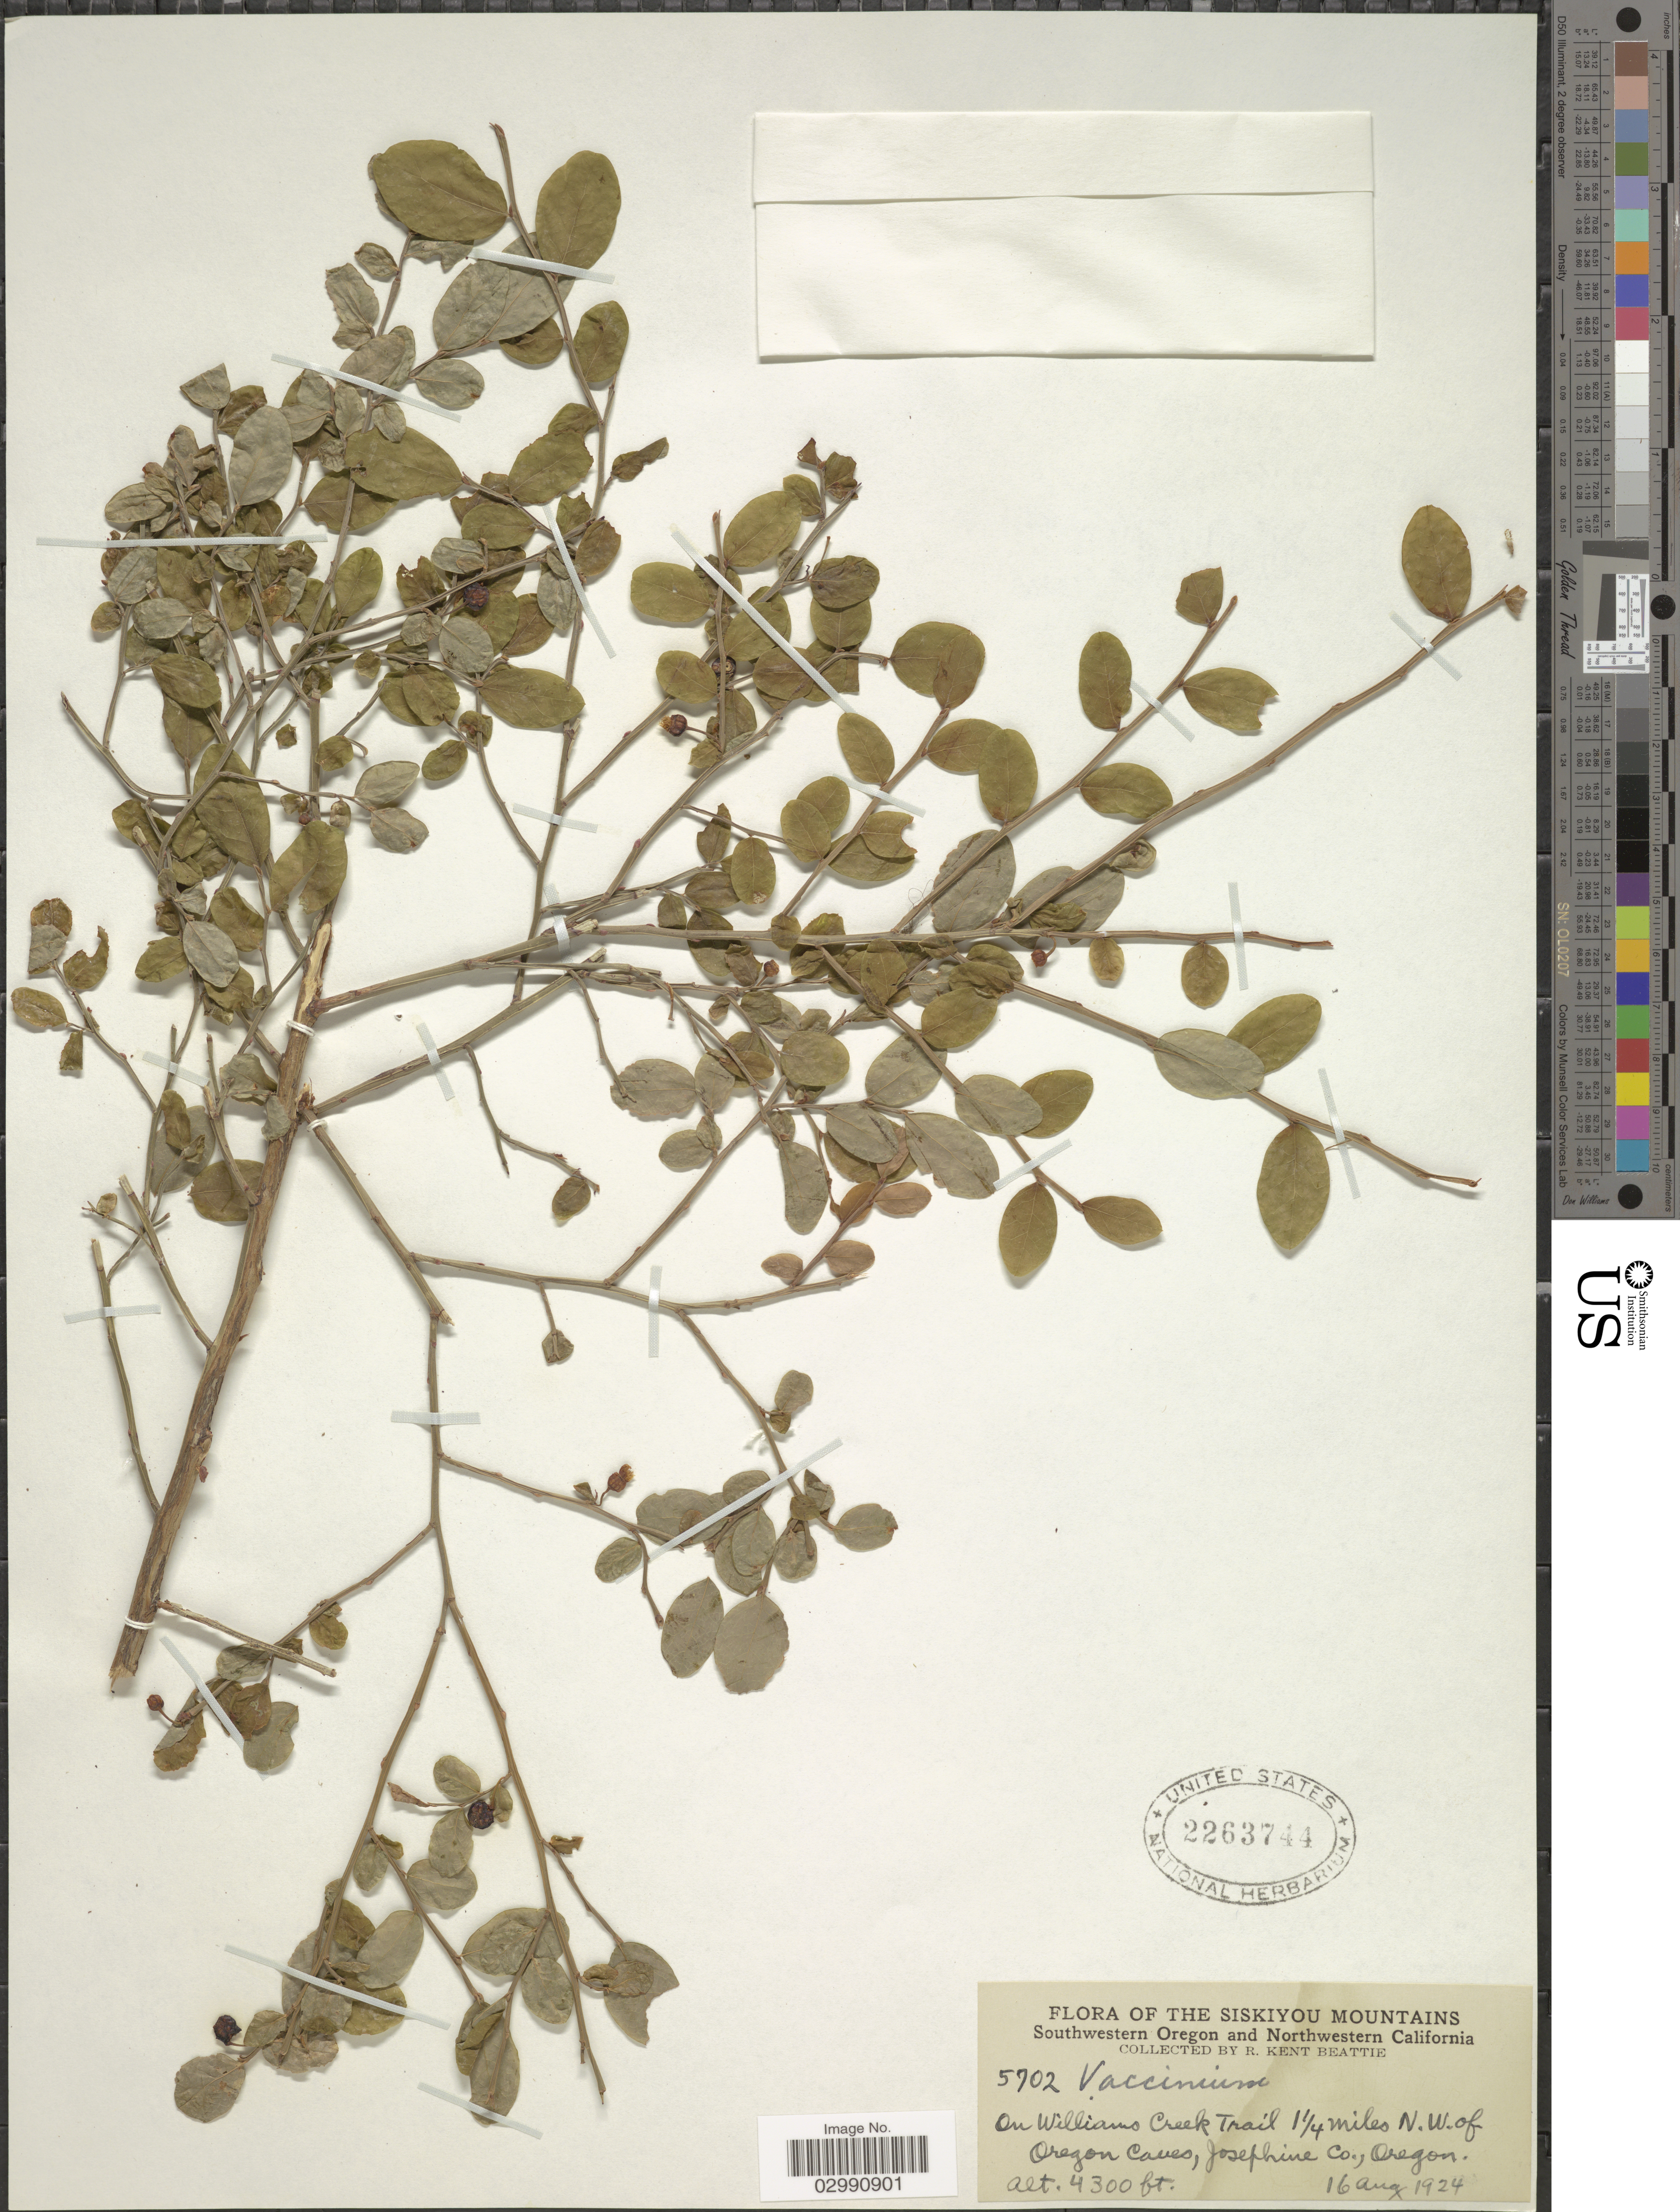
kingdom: Plantae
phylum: Tracheophyta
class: Magnoliopsida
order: Ericales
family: Ericaceae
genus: Vaccinium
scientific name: Vaccinium sp.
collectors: R. K. Beattie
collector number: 5702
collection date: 1924-08-16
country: United States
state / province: Oregon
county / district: Josephine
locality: Siskiyou Mountains. Southwestern Oregon. On Williams Creek Trail 1¼ miles N.W. of Oregon Caves, Josephine Co.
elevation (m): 1311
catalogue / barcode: US 2263744